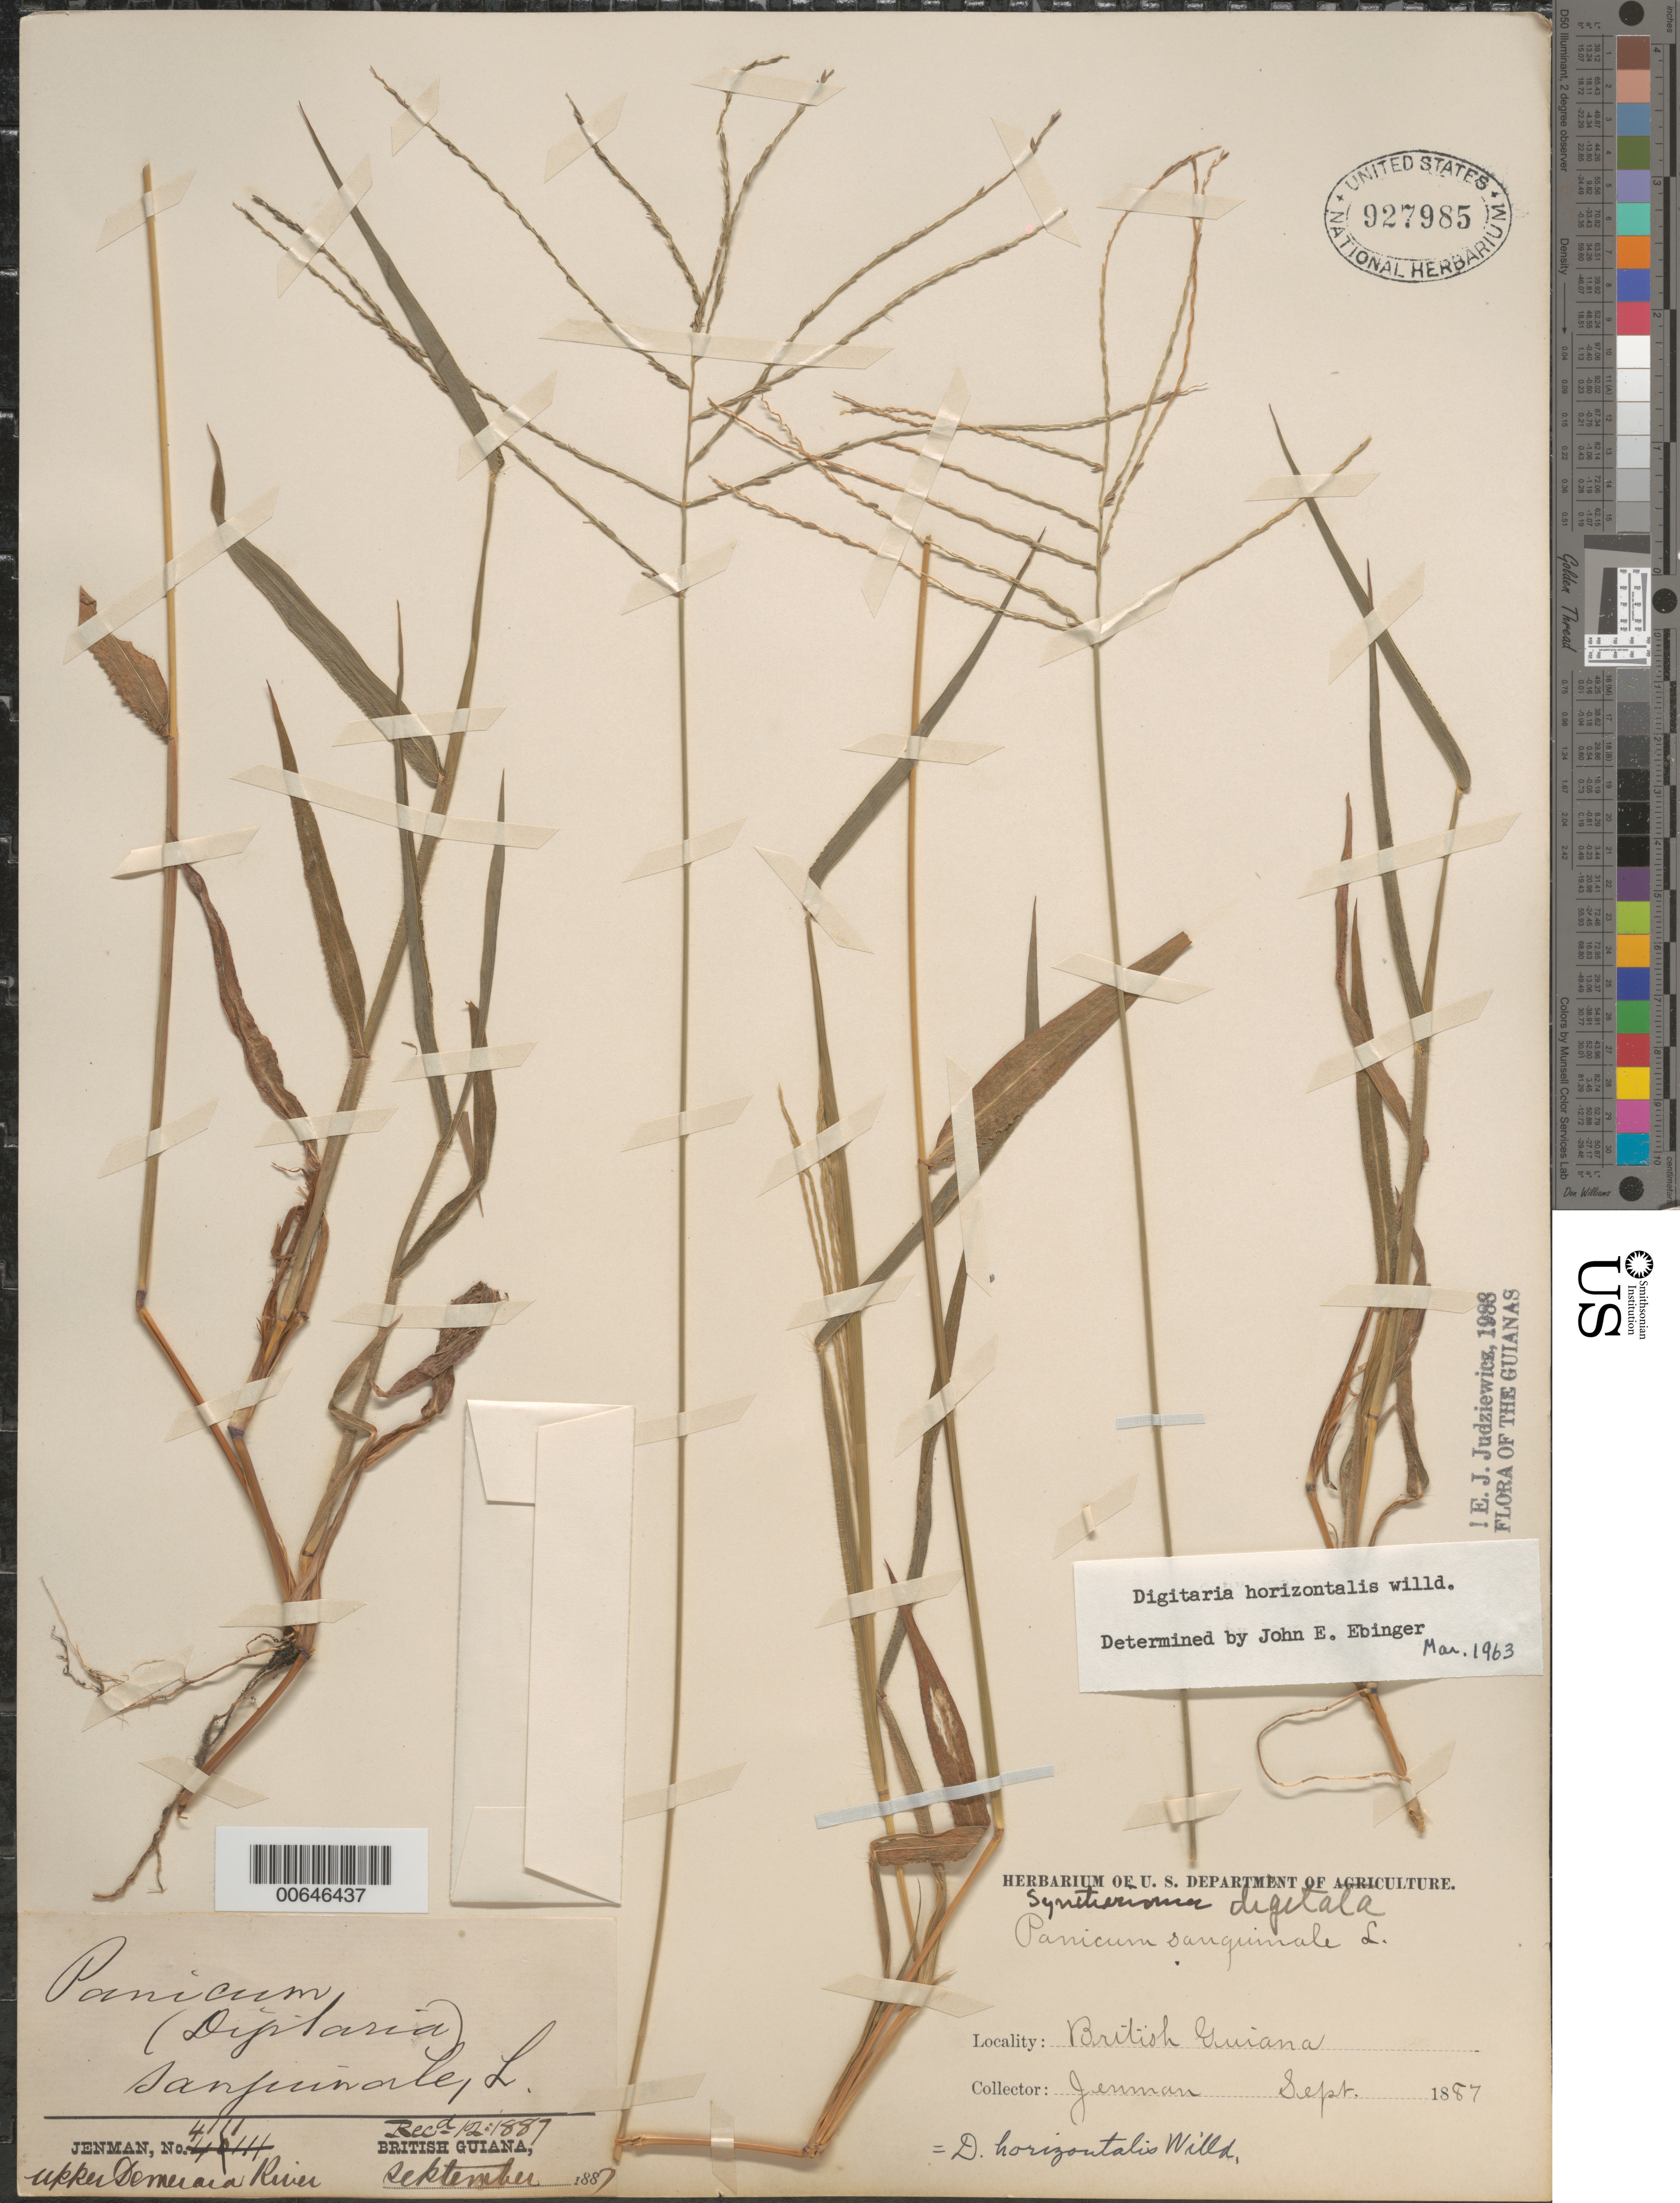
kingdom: Plantae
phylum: Tracheophyta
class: Liliopsida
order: Poales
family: Poaceae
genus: Digitaria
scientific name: Digitaria horizontalis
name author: Willd.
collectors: -. Jenman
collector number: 4111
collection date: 1887-09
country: Guyana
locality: British Guiana. Upper Demerara River.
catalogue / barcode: US 927985